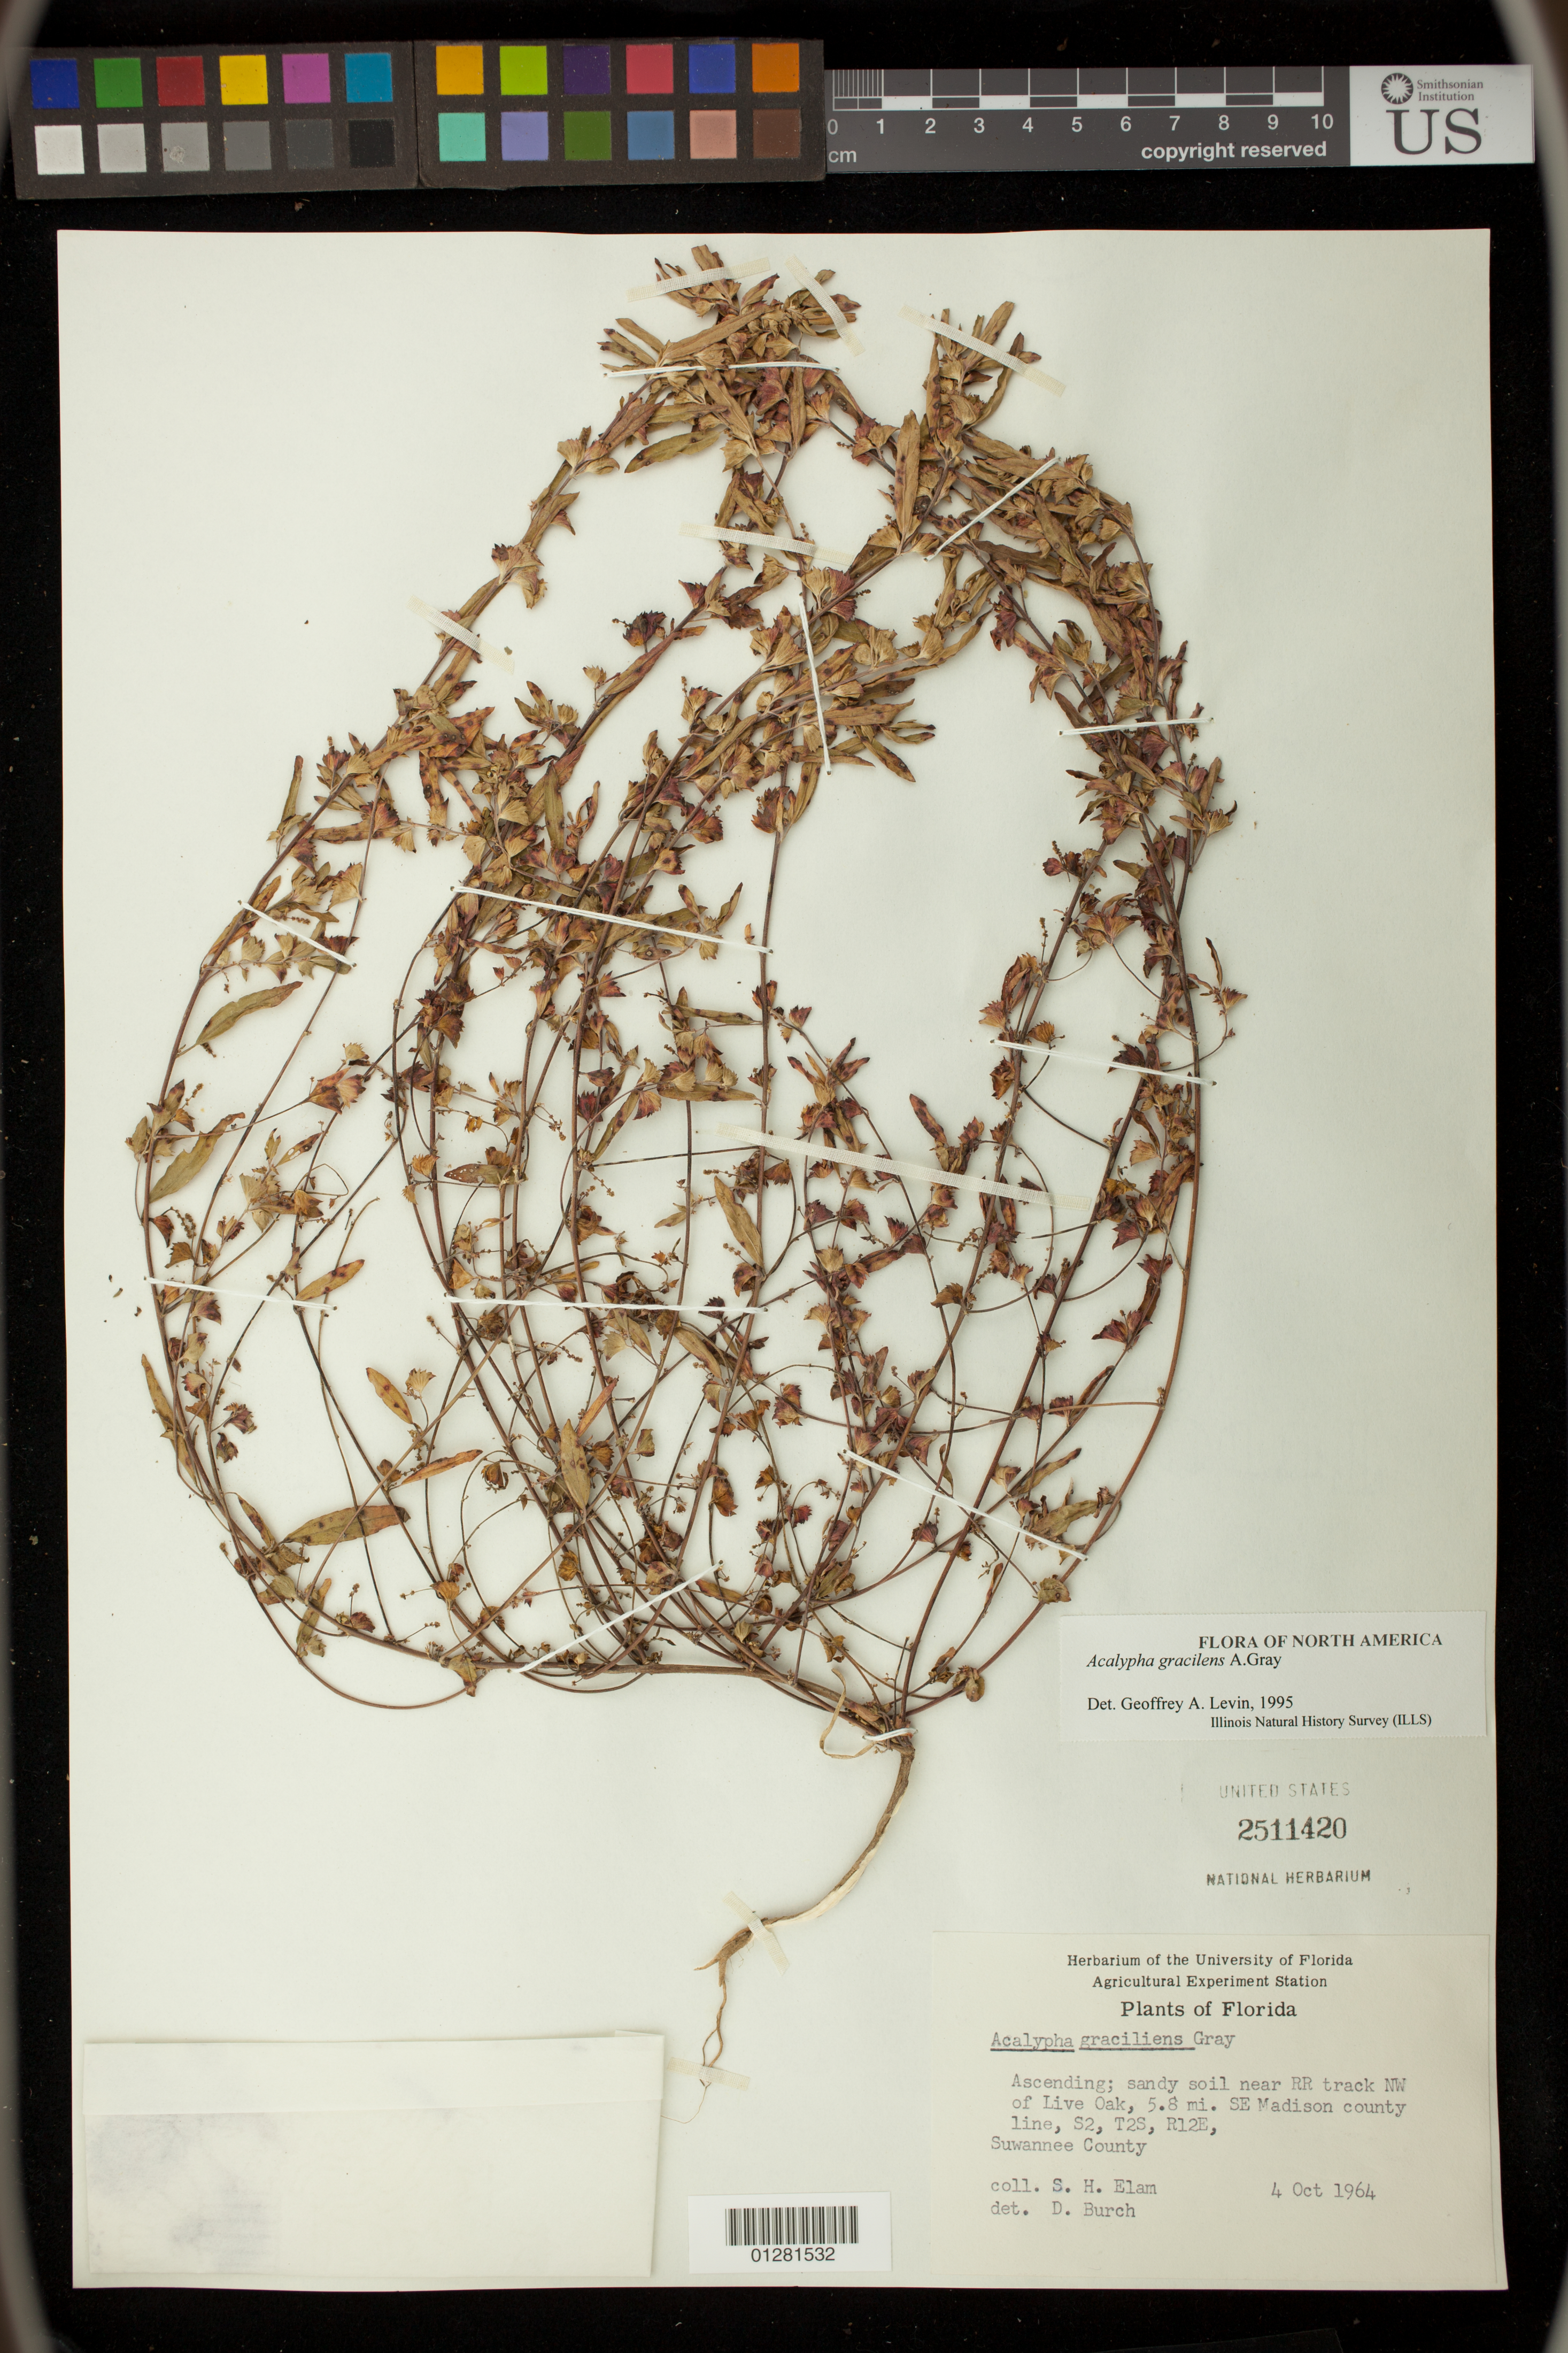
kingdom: Plantae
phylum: Tracheophyta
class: Magnoliopsida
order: Malpighiales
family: Euphorbiaceae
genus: Acalypha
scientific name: Acalypha gracilens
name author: A. Gray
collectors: S. Elam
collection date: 1964-10-04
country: United States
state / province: Florida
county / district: Suwannee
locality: near RR track NW of Live Oak, 5.8 mi. SE Madison county line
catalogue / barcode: US 2511420